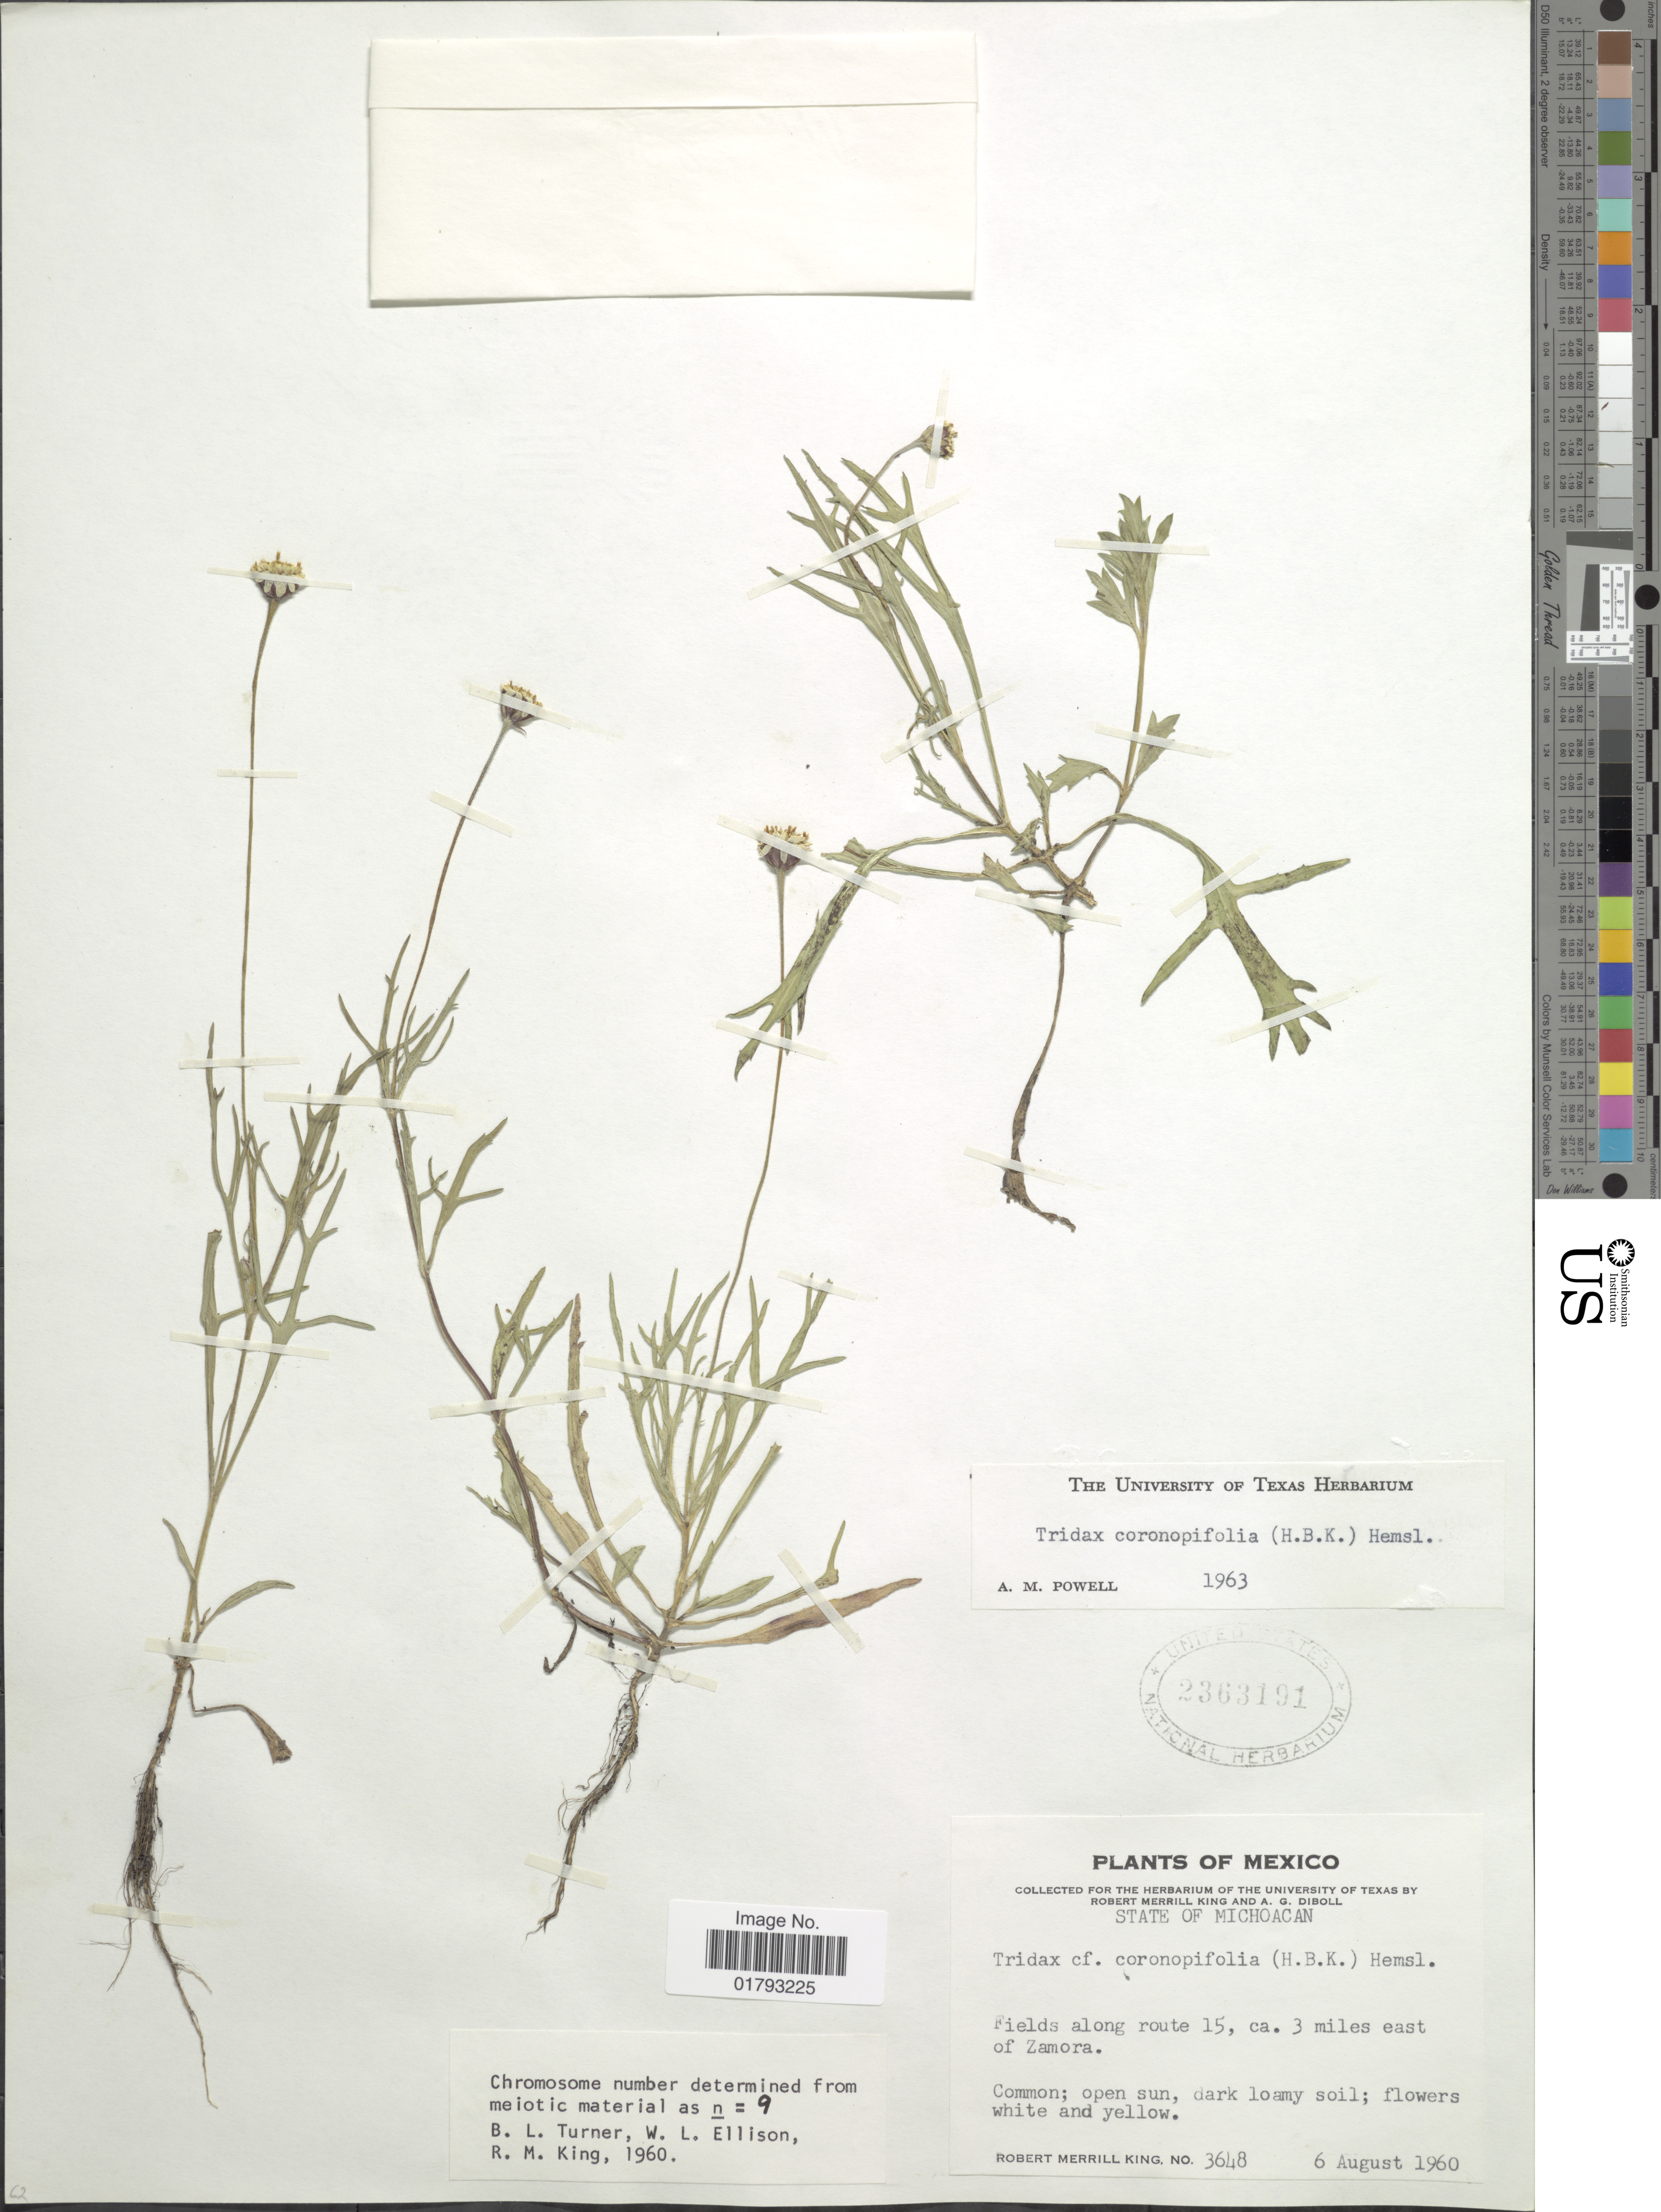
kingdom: Plantae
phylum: Tracheophyta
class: Magnoliopsida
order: Asterales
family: Asteraceae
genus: Tridax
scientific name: Tridax coronopifolia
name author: (Kunth) Hemsl.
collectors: R. M. King & A. Diboll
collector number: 3648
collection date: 1960-08-06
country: Mexico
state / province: Michoacán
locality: State of Michoacan, Fields along route 15, ca. 3 miles east of Zamora.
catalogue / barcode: US 2363191